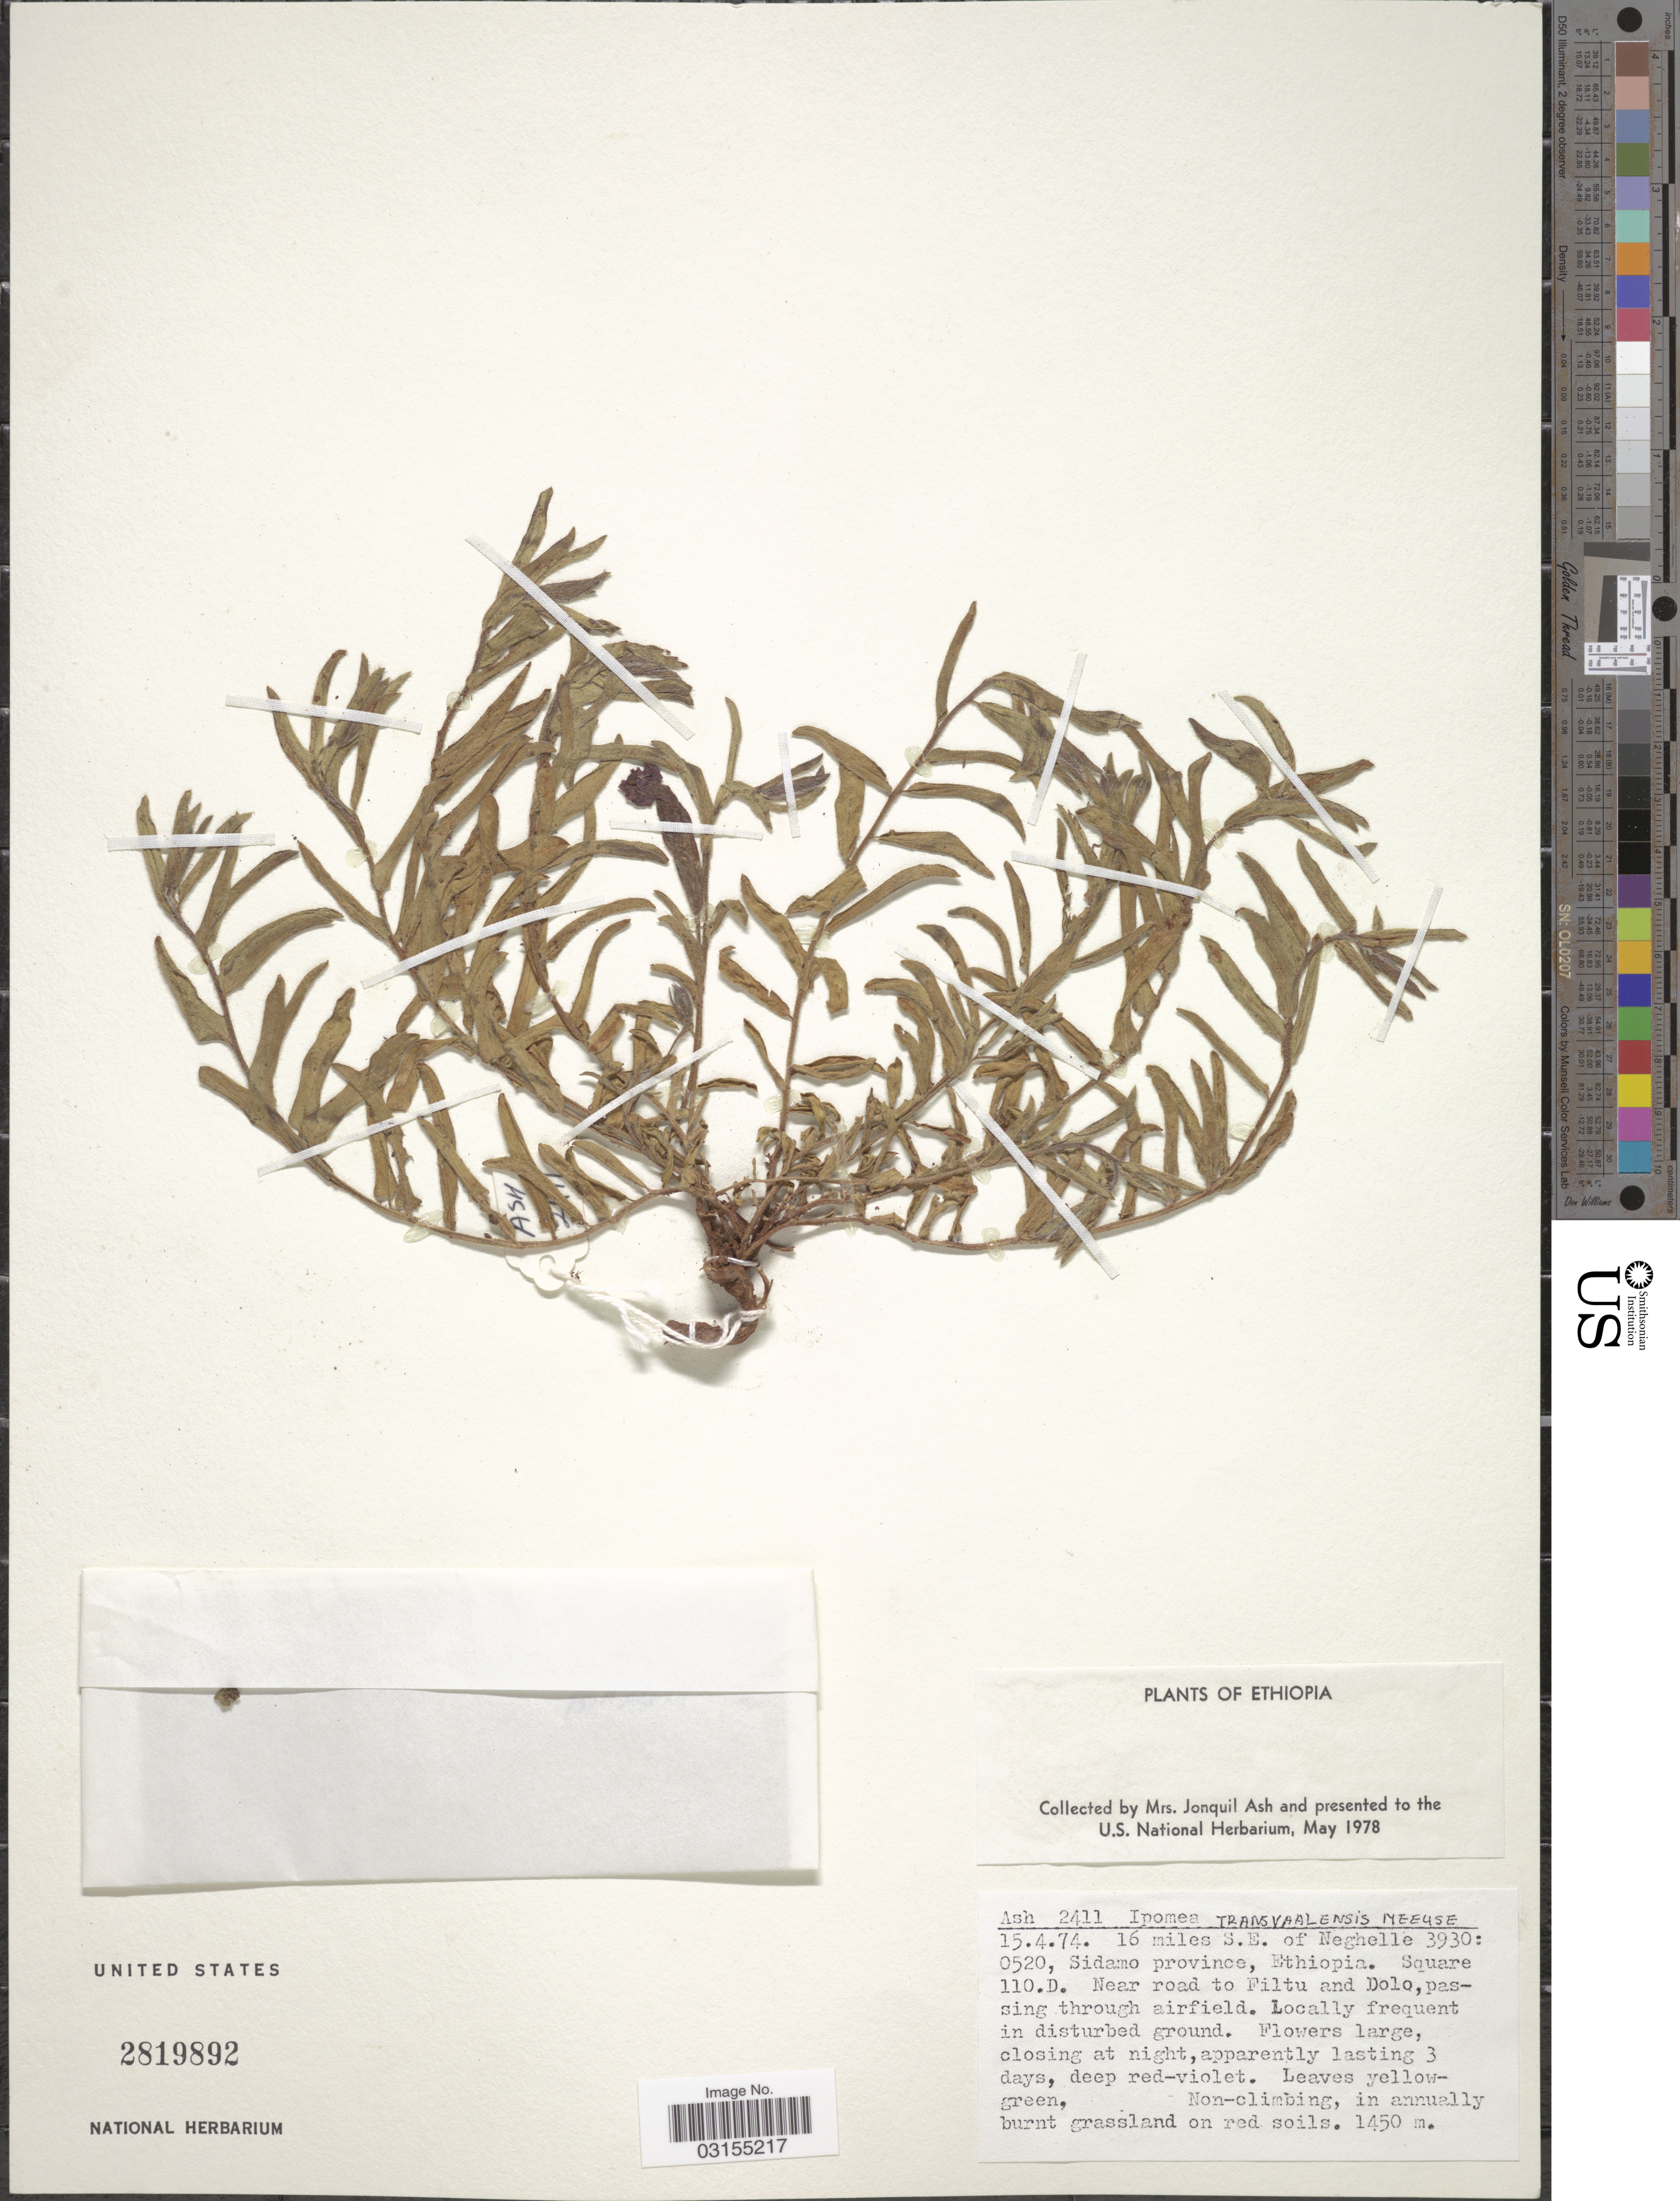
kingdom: Plantae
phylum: Tracheophyta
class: Magnoliopsida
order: Solanales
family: Convolvulaceae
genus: Ipomoea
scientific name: Ipomoea transvaalensis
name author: A. Meeuse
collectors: J. Ash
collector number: Ash 2411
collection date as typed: Transcribed d/m/y: 15/4/74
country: Ethiopia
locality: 16 miles S.E. of Neghelle 3930:0520, Sidamo province. Square 110. D. Near road to Filtu and Dolo, passing through airfield.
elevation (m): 1450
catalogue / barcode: US 2819892